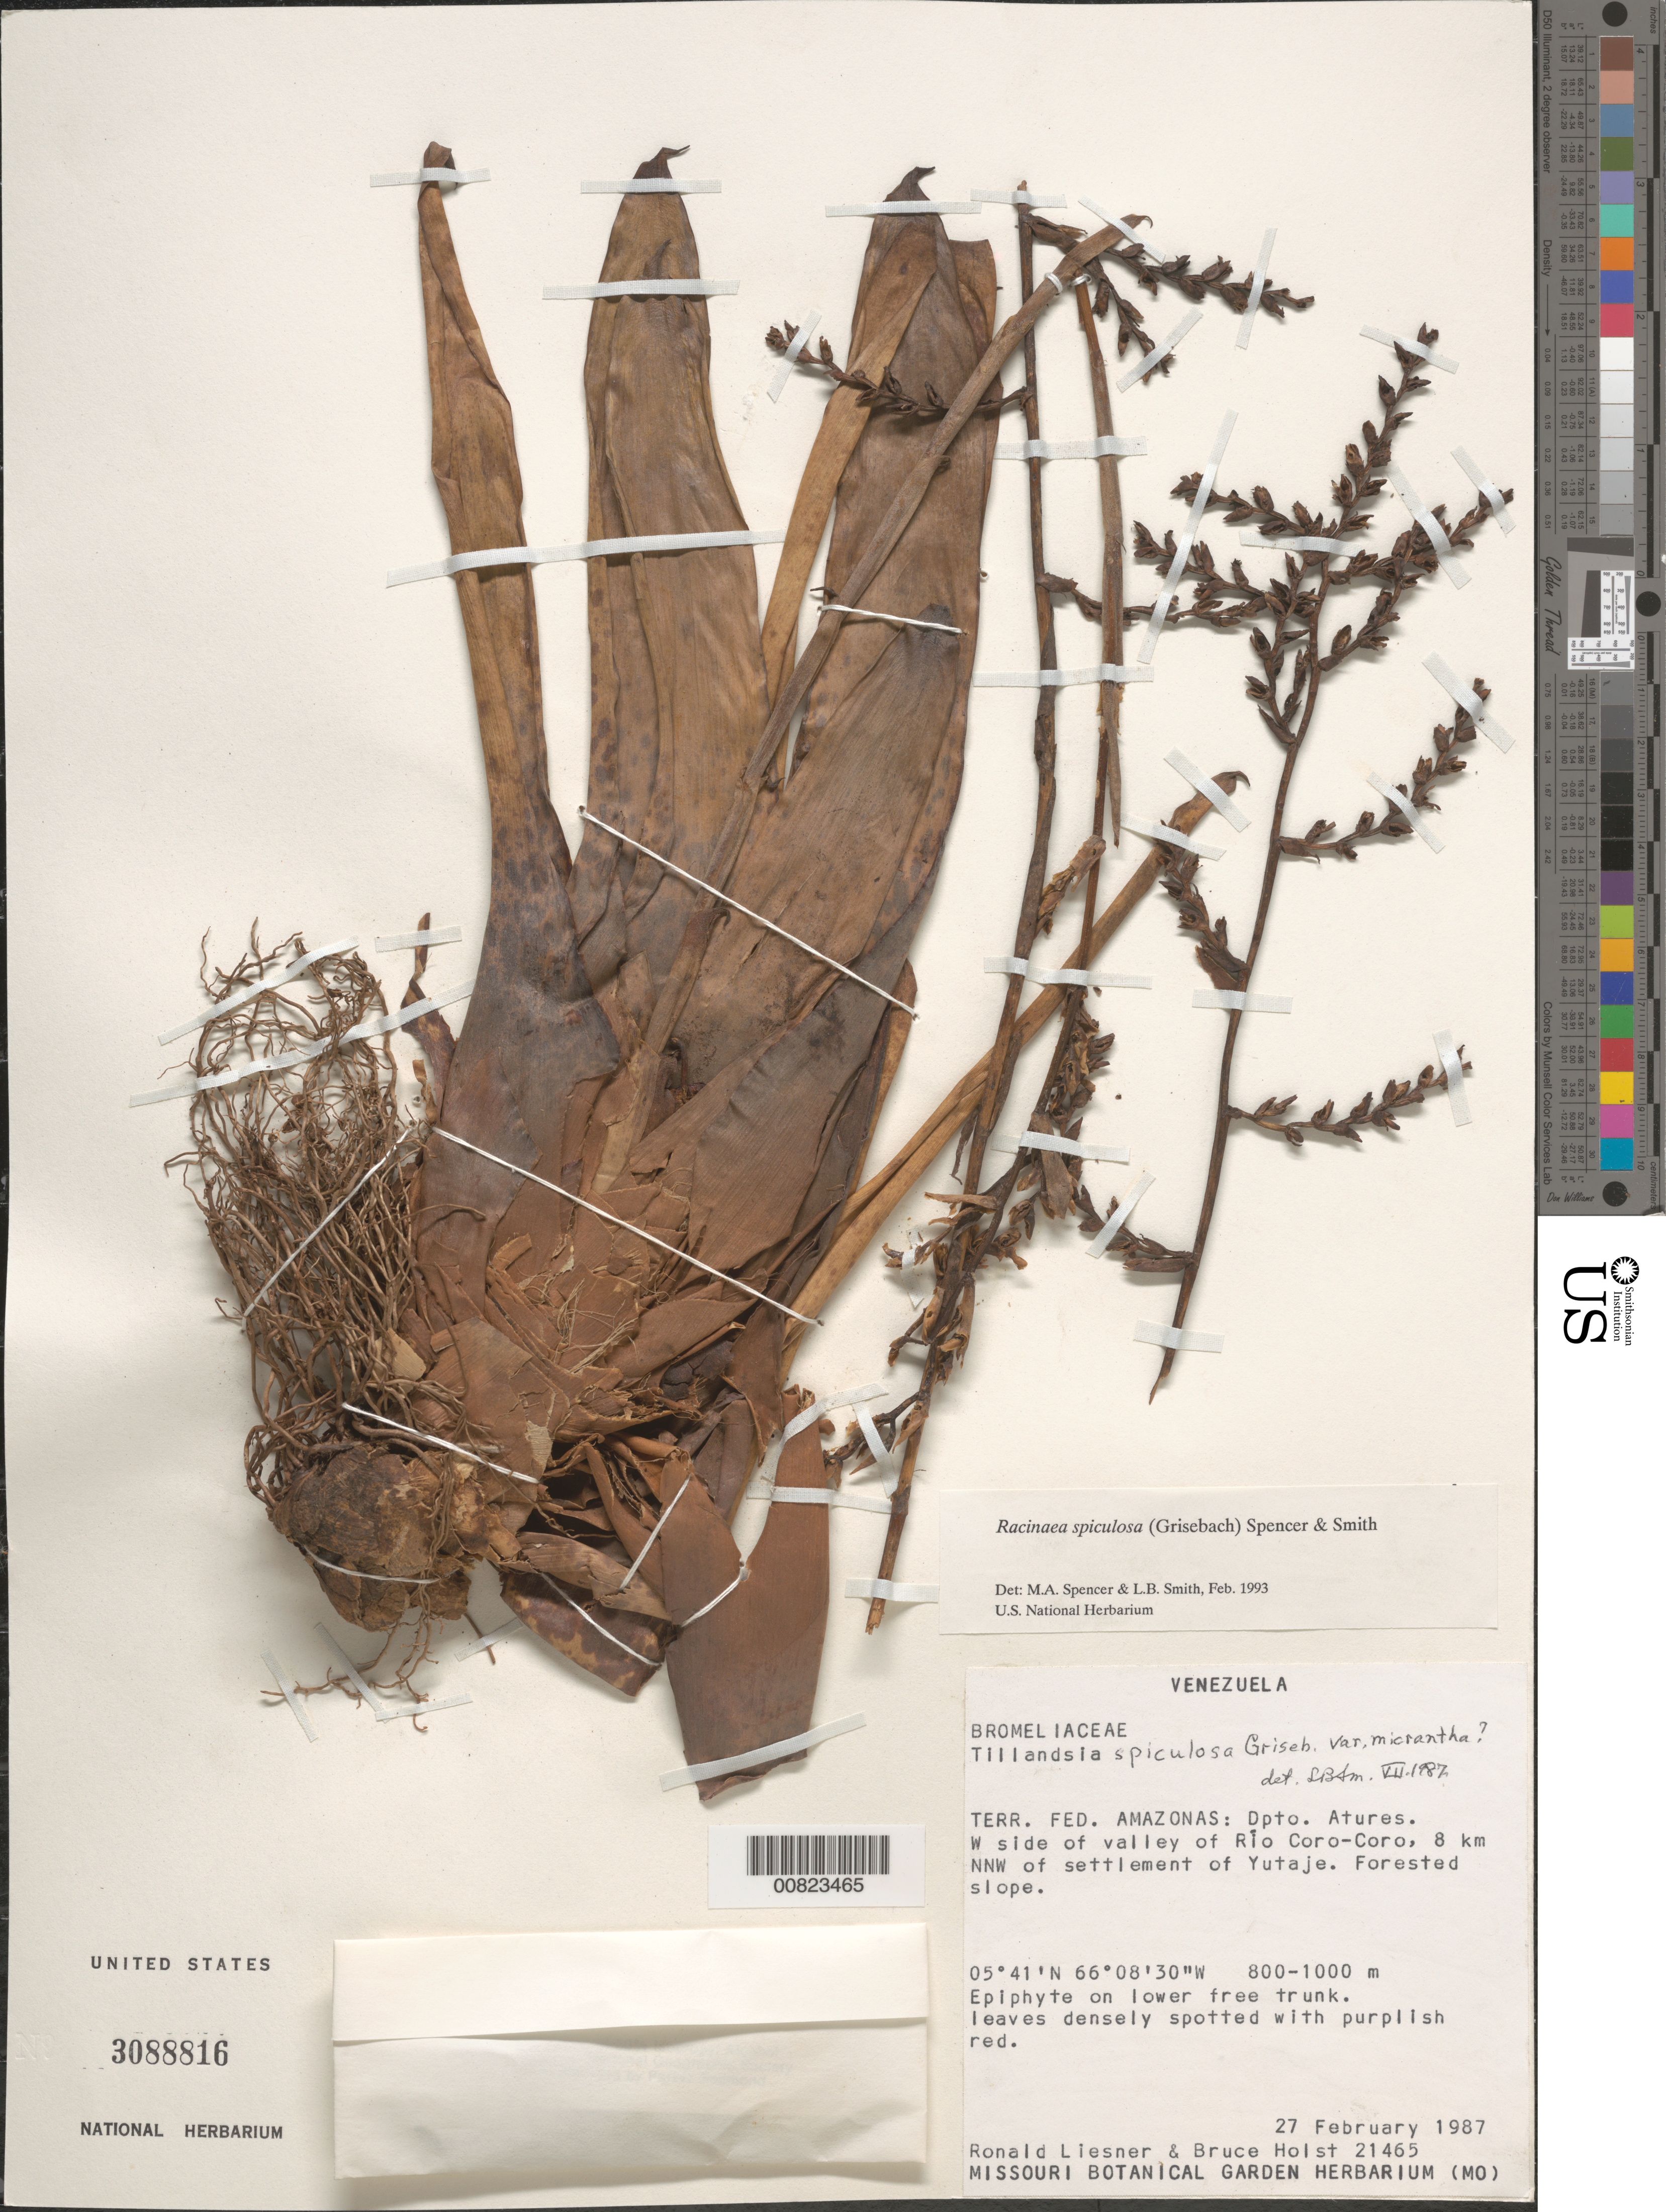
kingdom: Plantae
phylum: Tracheophyta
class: Liliopsida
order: Poales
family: Bromeliaceae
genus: Racinaea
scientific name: Racinaea spiculosa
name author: (Griseb.) M.A. Spencer & L.B. Sm.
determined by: Spencer, M. A.; Smith, L. B.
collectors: R. L. Liesner & B. Holst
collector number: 21465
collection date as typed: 27-Feb-87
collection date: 1987-02-27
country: Venezuela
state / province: Amazonas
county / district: Atures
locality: Río Coro-Coro, W side, 8 km NNW of settlement of Yutajé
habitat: Forested slope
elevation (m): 800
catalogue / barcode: US 3088816